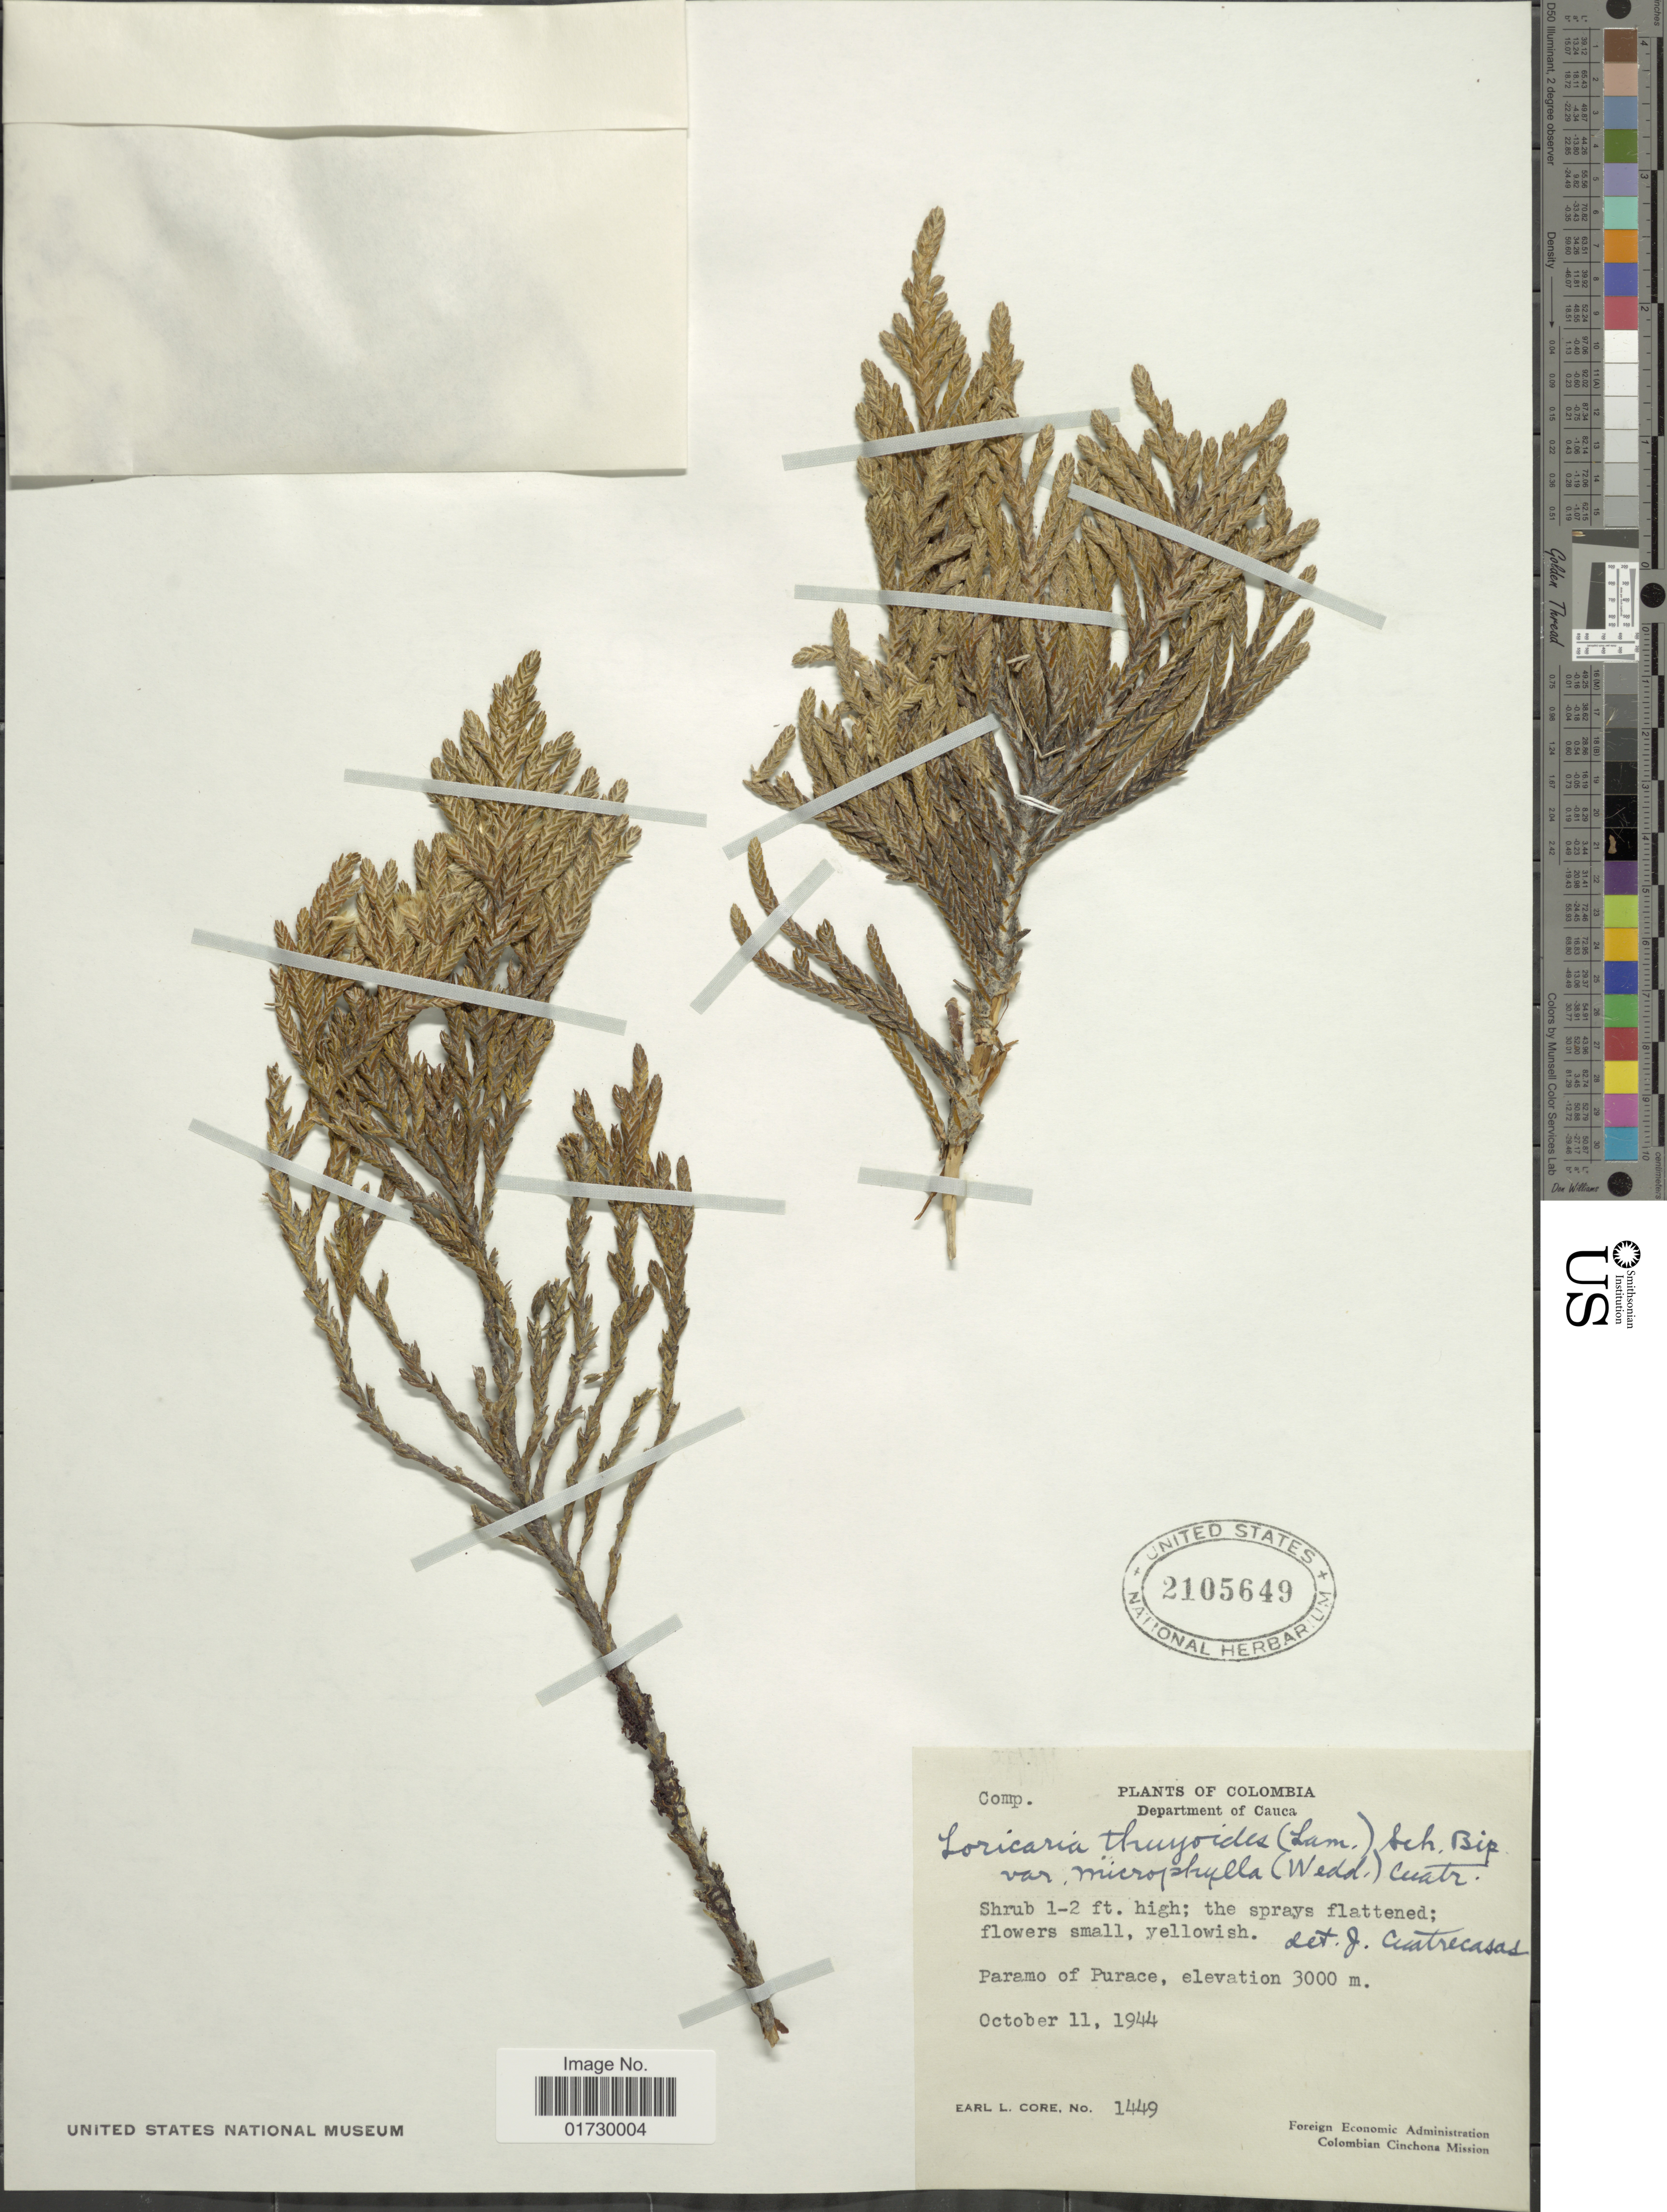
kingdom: Plantae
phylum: Tracheophyta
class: Magnoliopsida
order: Asterales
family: Asteraceae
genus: Loricaria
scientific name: Loricaria thuyoides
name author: (Lam.) Sch. Bip.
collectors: E. L. Core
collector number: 1449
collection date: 1944-10-11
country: Colombia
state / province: Cauca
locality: Paramo de Purace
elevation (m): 3000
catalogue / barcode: US 2105649